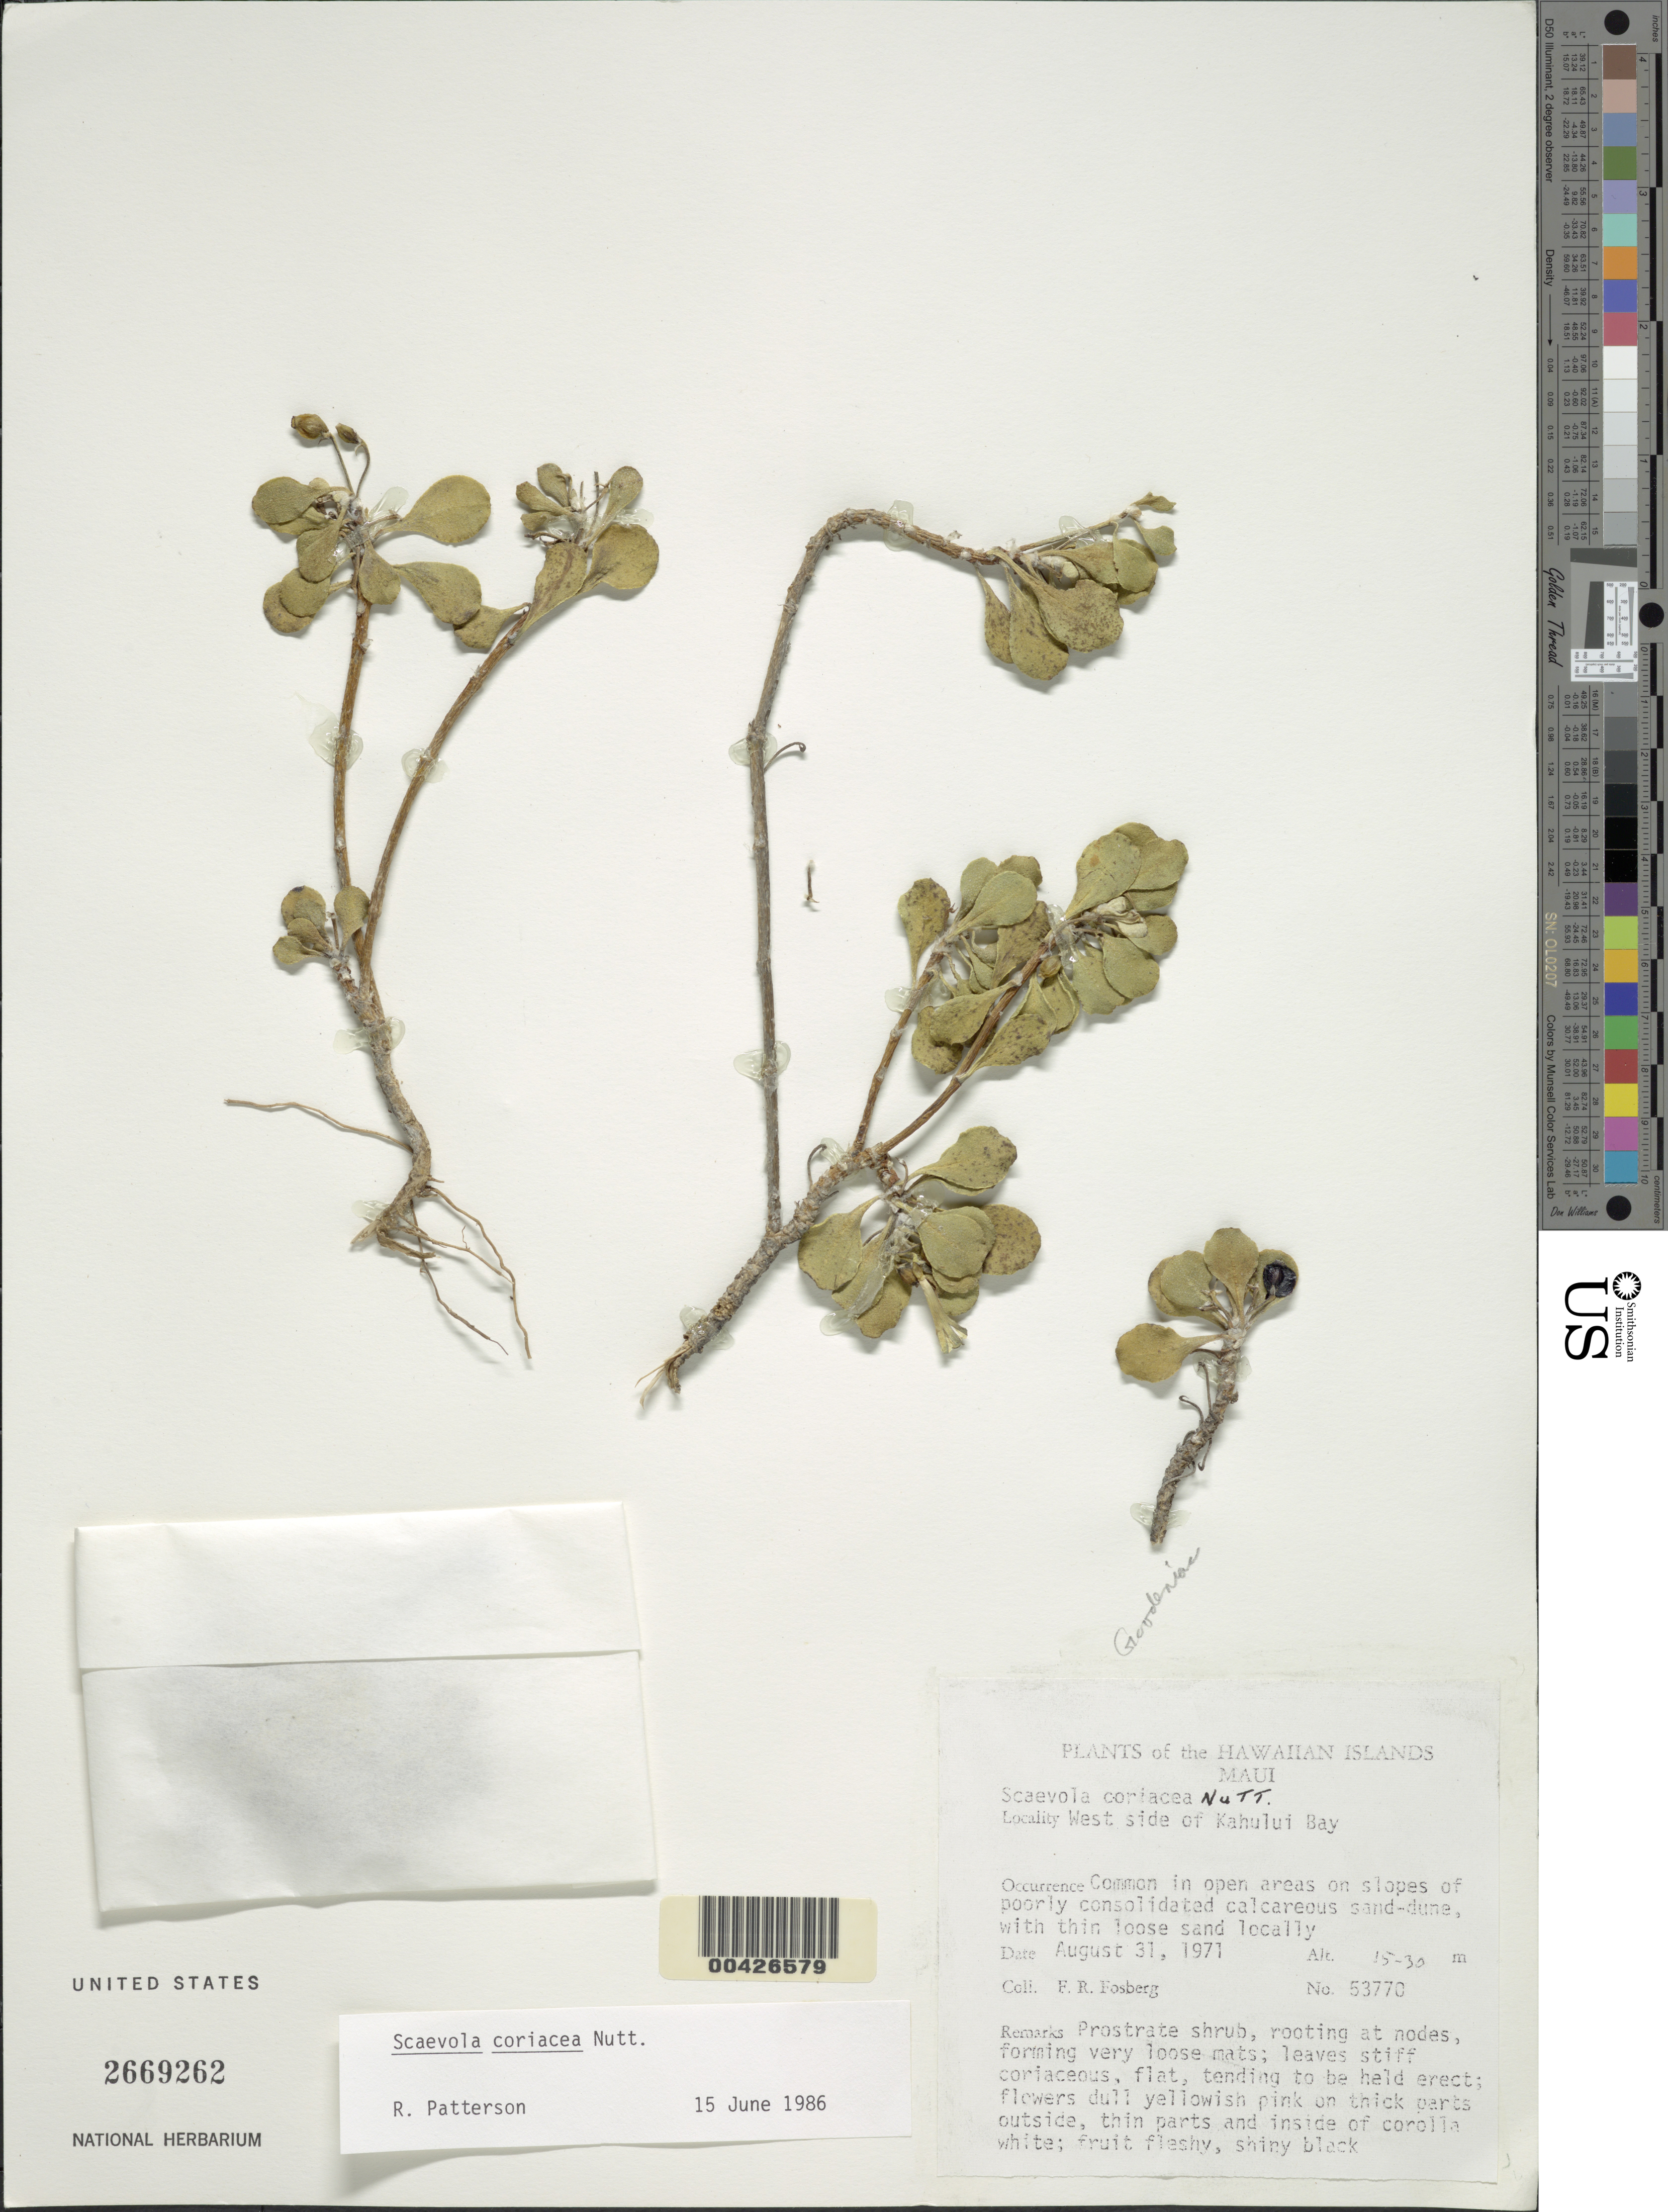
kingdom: Plantae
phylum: Tracheophyta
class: Magnoliopsida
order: Asterales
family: Goodeniaceae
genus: Scaevola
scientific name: Scaevola coriacea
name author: Nutt.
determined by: Patterson, R.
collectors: F. R. Fosberg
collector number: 53770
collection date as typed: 31 Aug 1971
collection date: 1971-08-31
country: United States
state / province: Hawaii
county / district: Maui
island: Maui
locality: West side of Kahului Bay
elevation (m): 15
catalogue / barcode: US 2669262